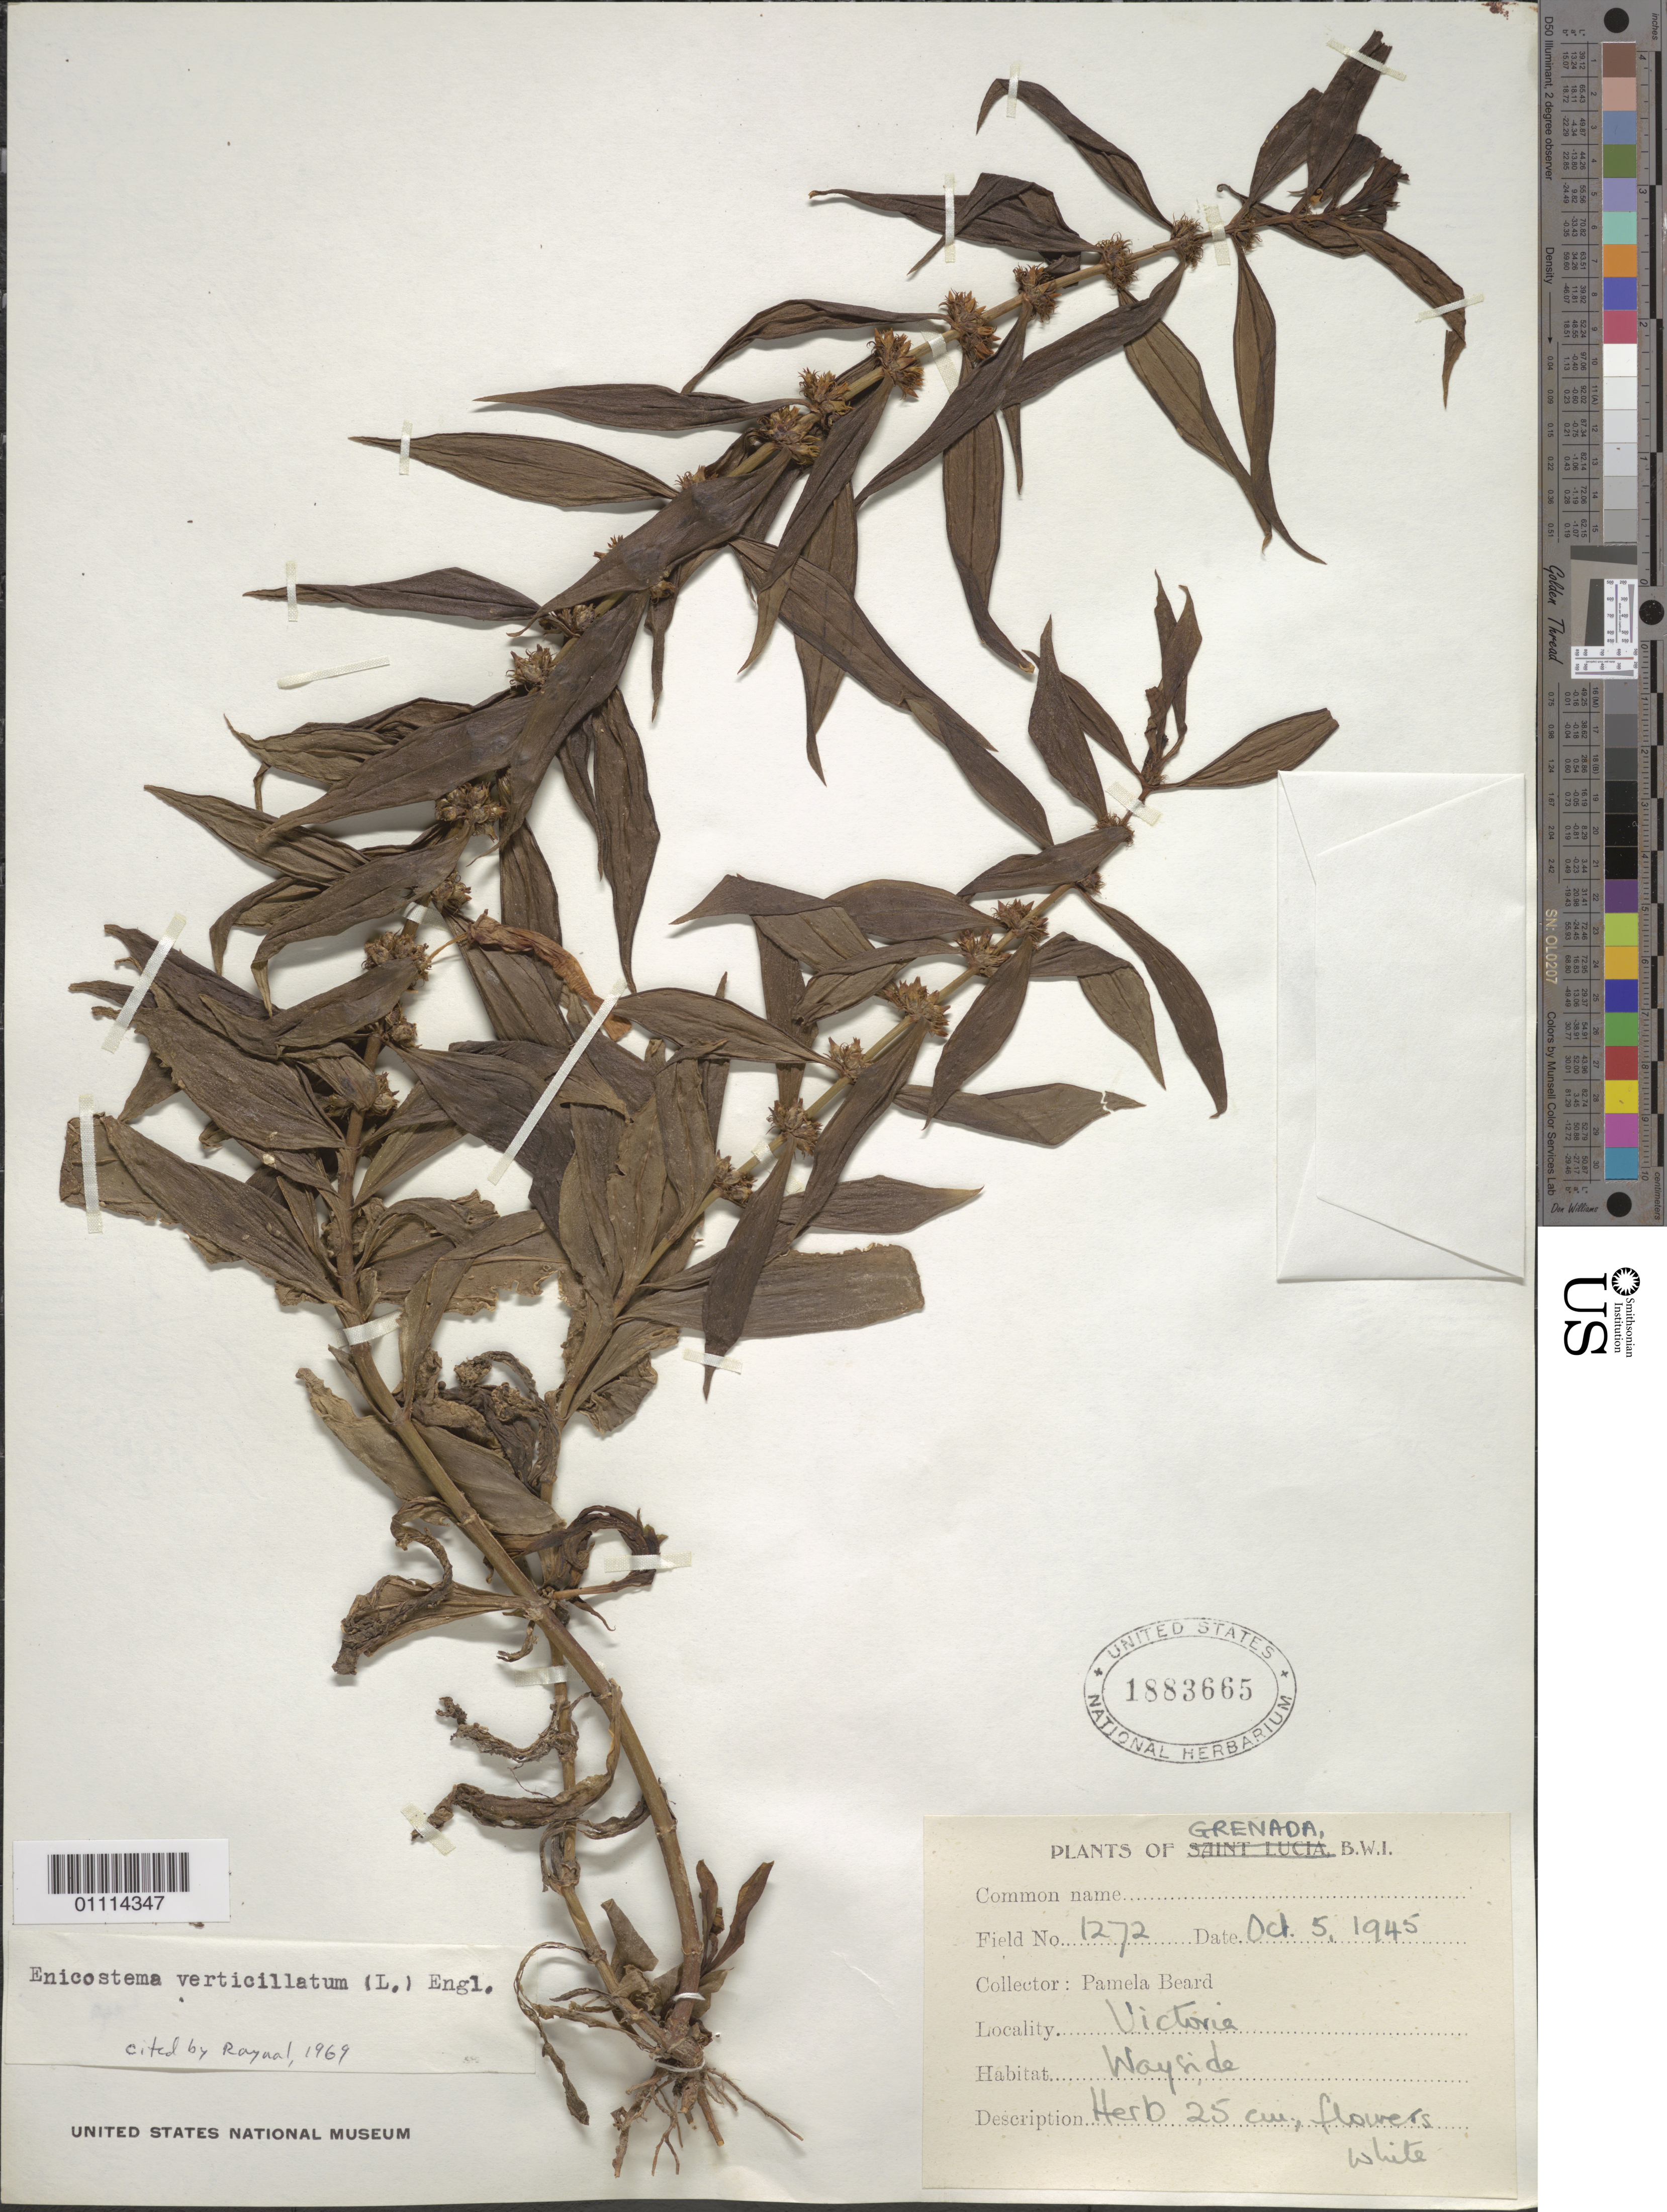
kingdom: Plantae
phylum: Tracheophyta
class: Magnoliopsida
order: Gentianales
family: Gentianaceae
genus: Enicostema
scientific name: Enicostema verticillatum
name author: (L.) Engl.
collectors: P. Beard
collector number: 1272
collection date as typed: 05 Oct 1945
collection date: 1945-10-05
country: Grenada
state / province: Saint Mark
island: Grenada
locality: Victoria. Wayside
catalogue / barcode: US 1883665